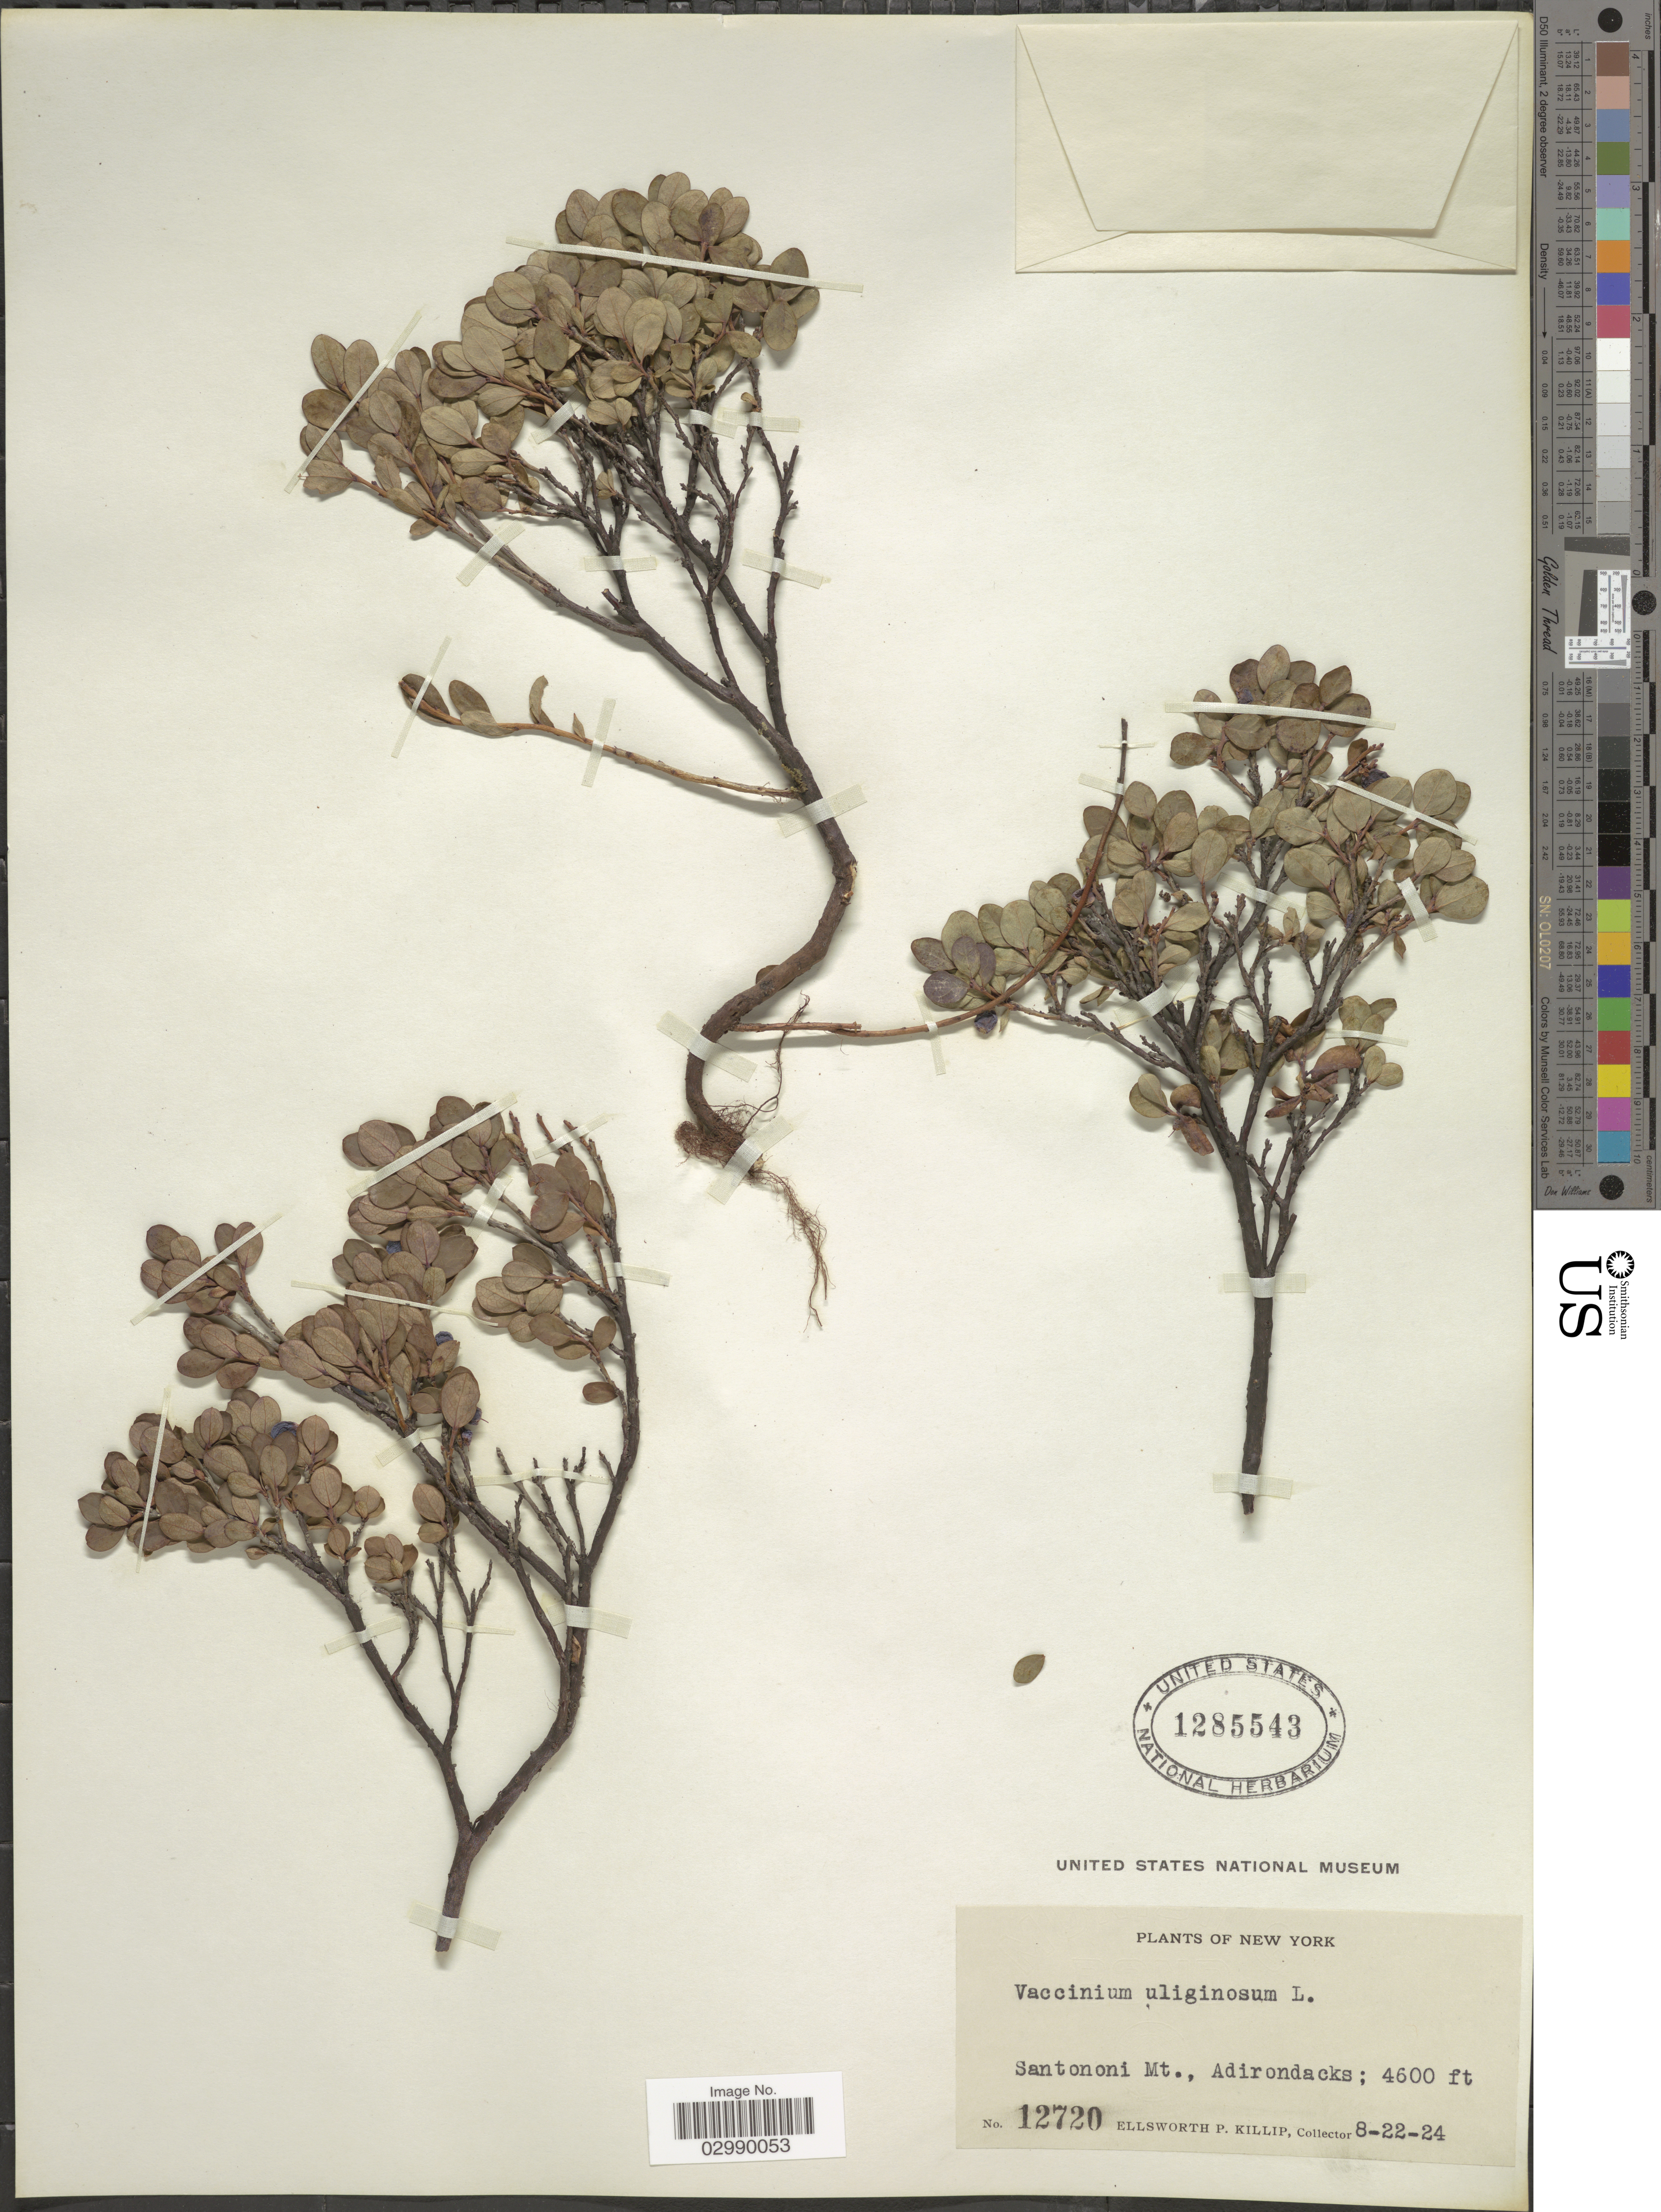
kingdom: Plantae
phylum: Tracheophyta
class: Magnoliopsida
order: Ericales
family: Ericaceae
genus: Vaccinium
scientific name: Vaccinium uliginosum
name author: L.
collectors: E. P. Killip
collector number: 12720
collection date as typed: Transcribed d/m/y: 22/8/24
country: United States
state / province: New York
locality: Santononi Mt., Adirondacks.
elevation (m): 1402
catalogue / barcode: US 1285543